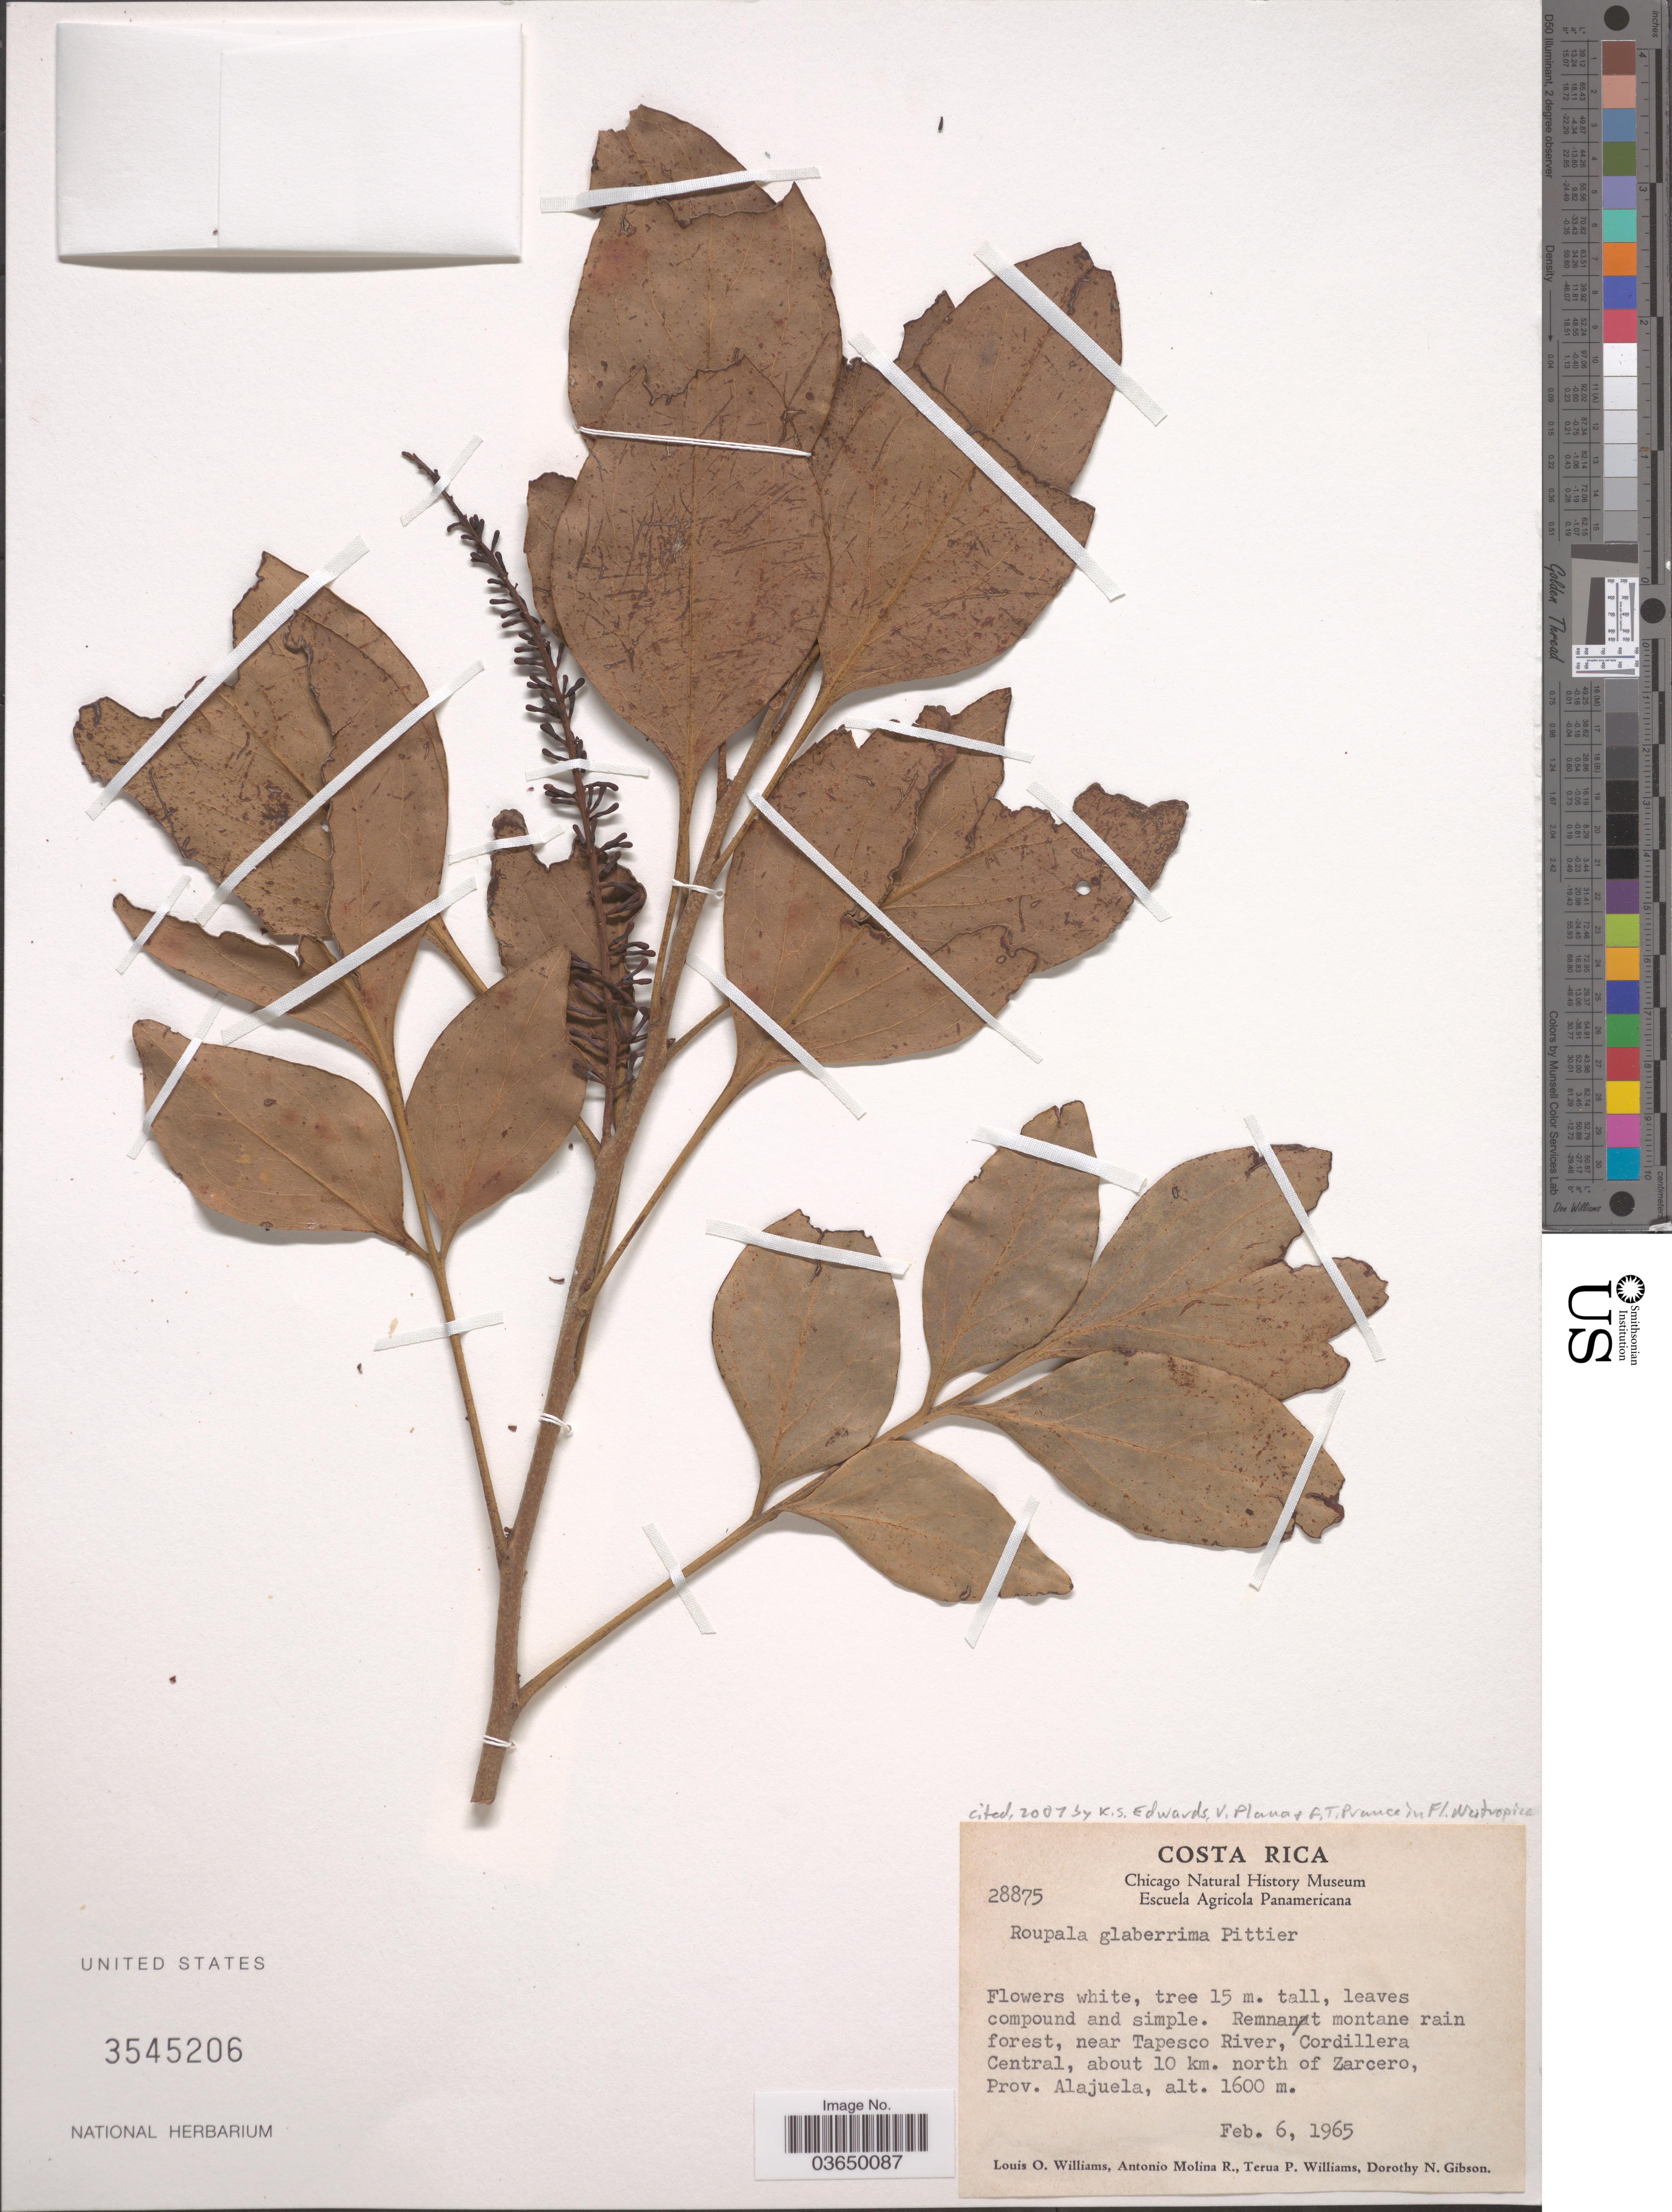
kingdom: Plantae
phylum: Tracheophyta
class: Magnoliopsida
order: Proteales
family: Proteaceae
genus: Roupala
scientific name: Roupala glaberrima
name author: Pittier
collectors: L. O. Williams, A. Molina R., T. Williams & D. N. Gibson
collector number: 28875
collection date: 1965-02-06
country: Costa Rica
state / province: Alajuela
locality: Near Tapesco River, Cordillera Central, about 10 km. north of Zarcero.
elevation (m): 1600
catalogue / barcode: US 3545206